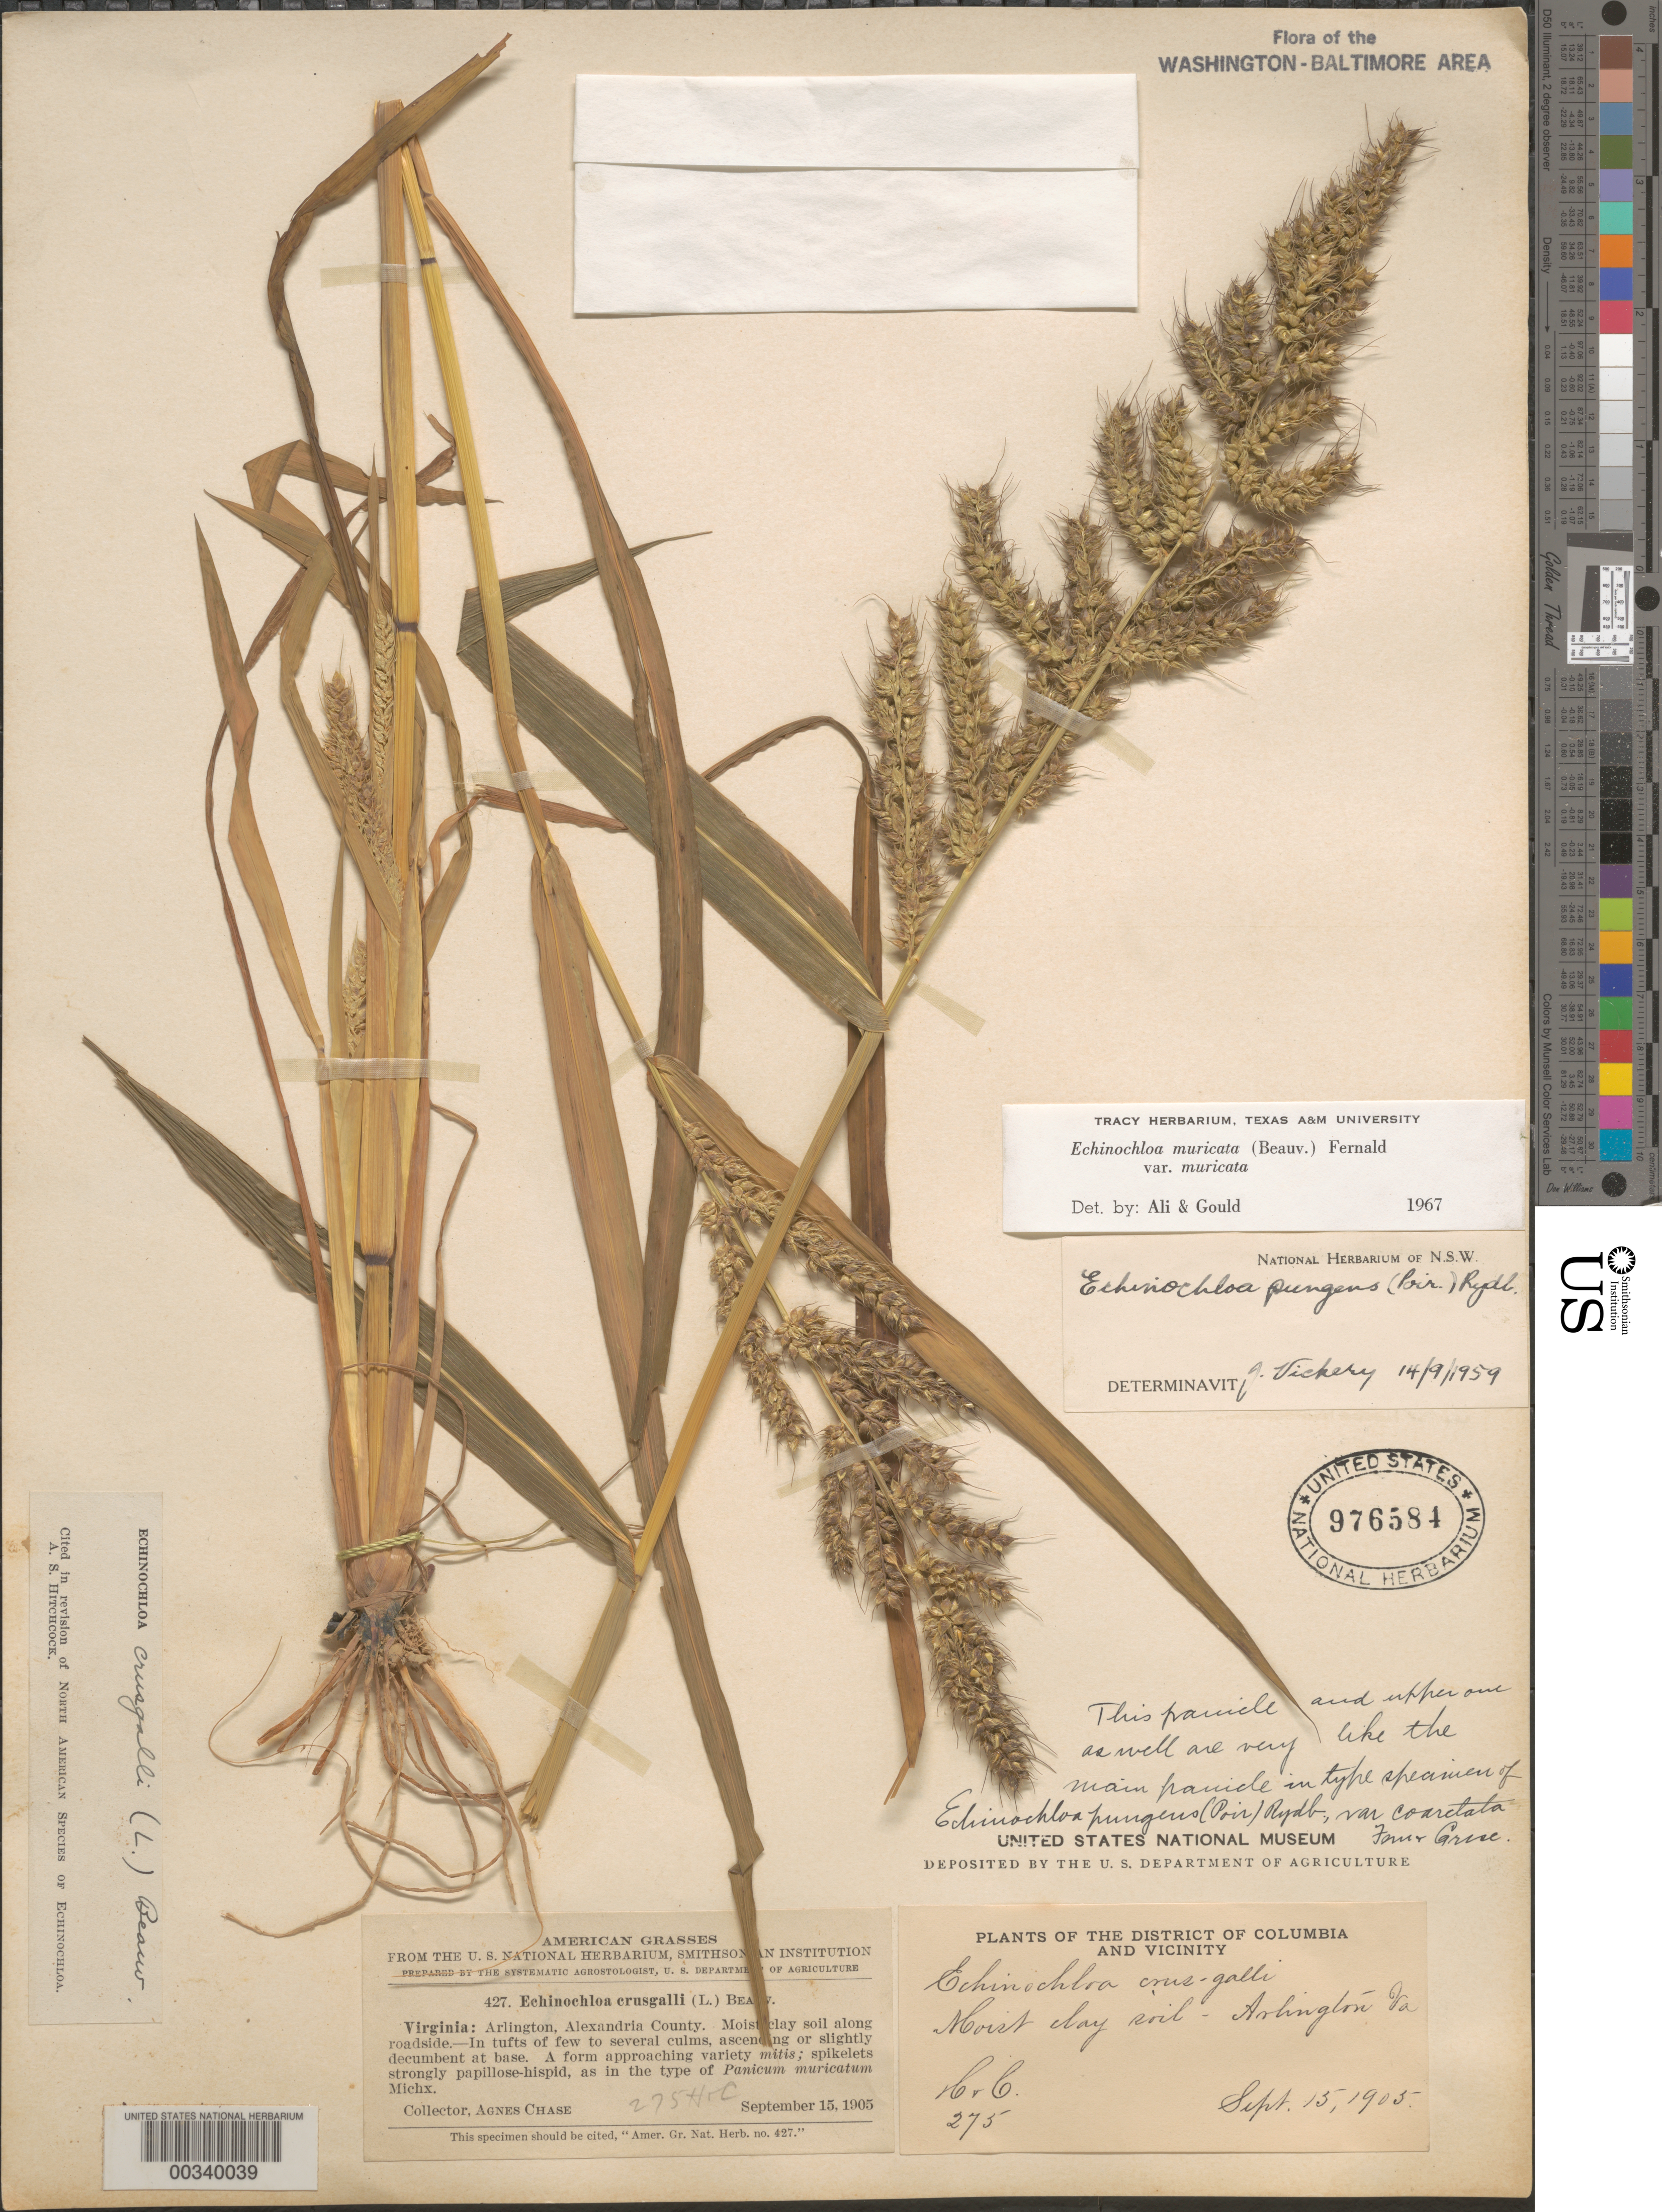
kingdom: Plantae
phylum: Tracheophyta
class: Liliopsida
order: Poales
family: Poaceae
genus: Echinochloa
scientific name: Echinochloa muricata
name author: (P. Beauv.) Fernald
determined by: Ali, M. A.; Gould, F. W.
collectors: A. S. Hitchcock & A. Chase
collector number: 275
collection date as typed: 15 Sep 1905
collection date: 1905-09-15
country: United States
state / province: Virginia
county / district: Arlington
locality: Arlington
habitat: Moist clay soil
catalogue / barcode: US 976584